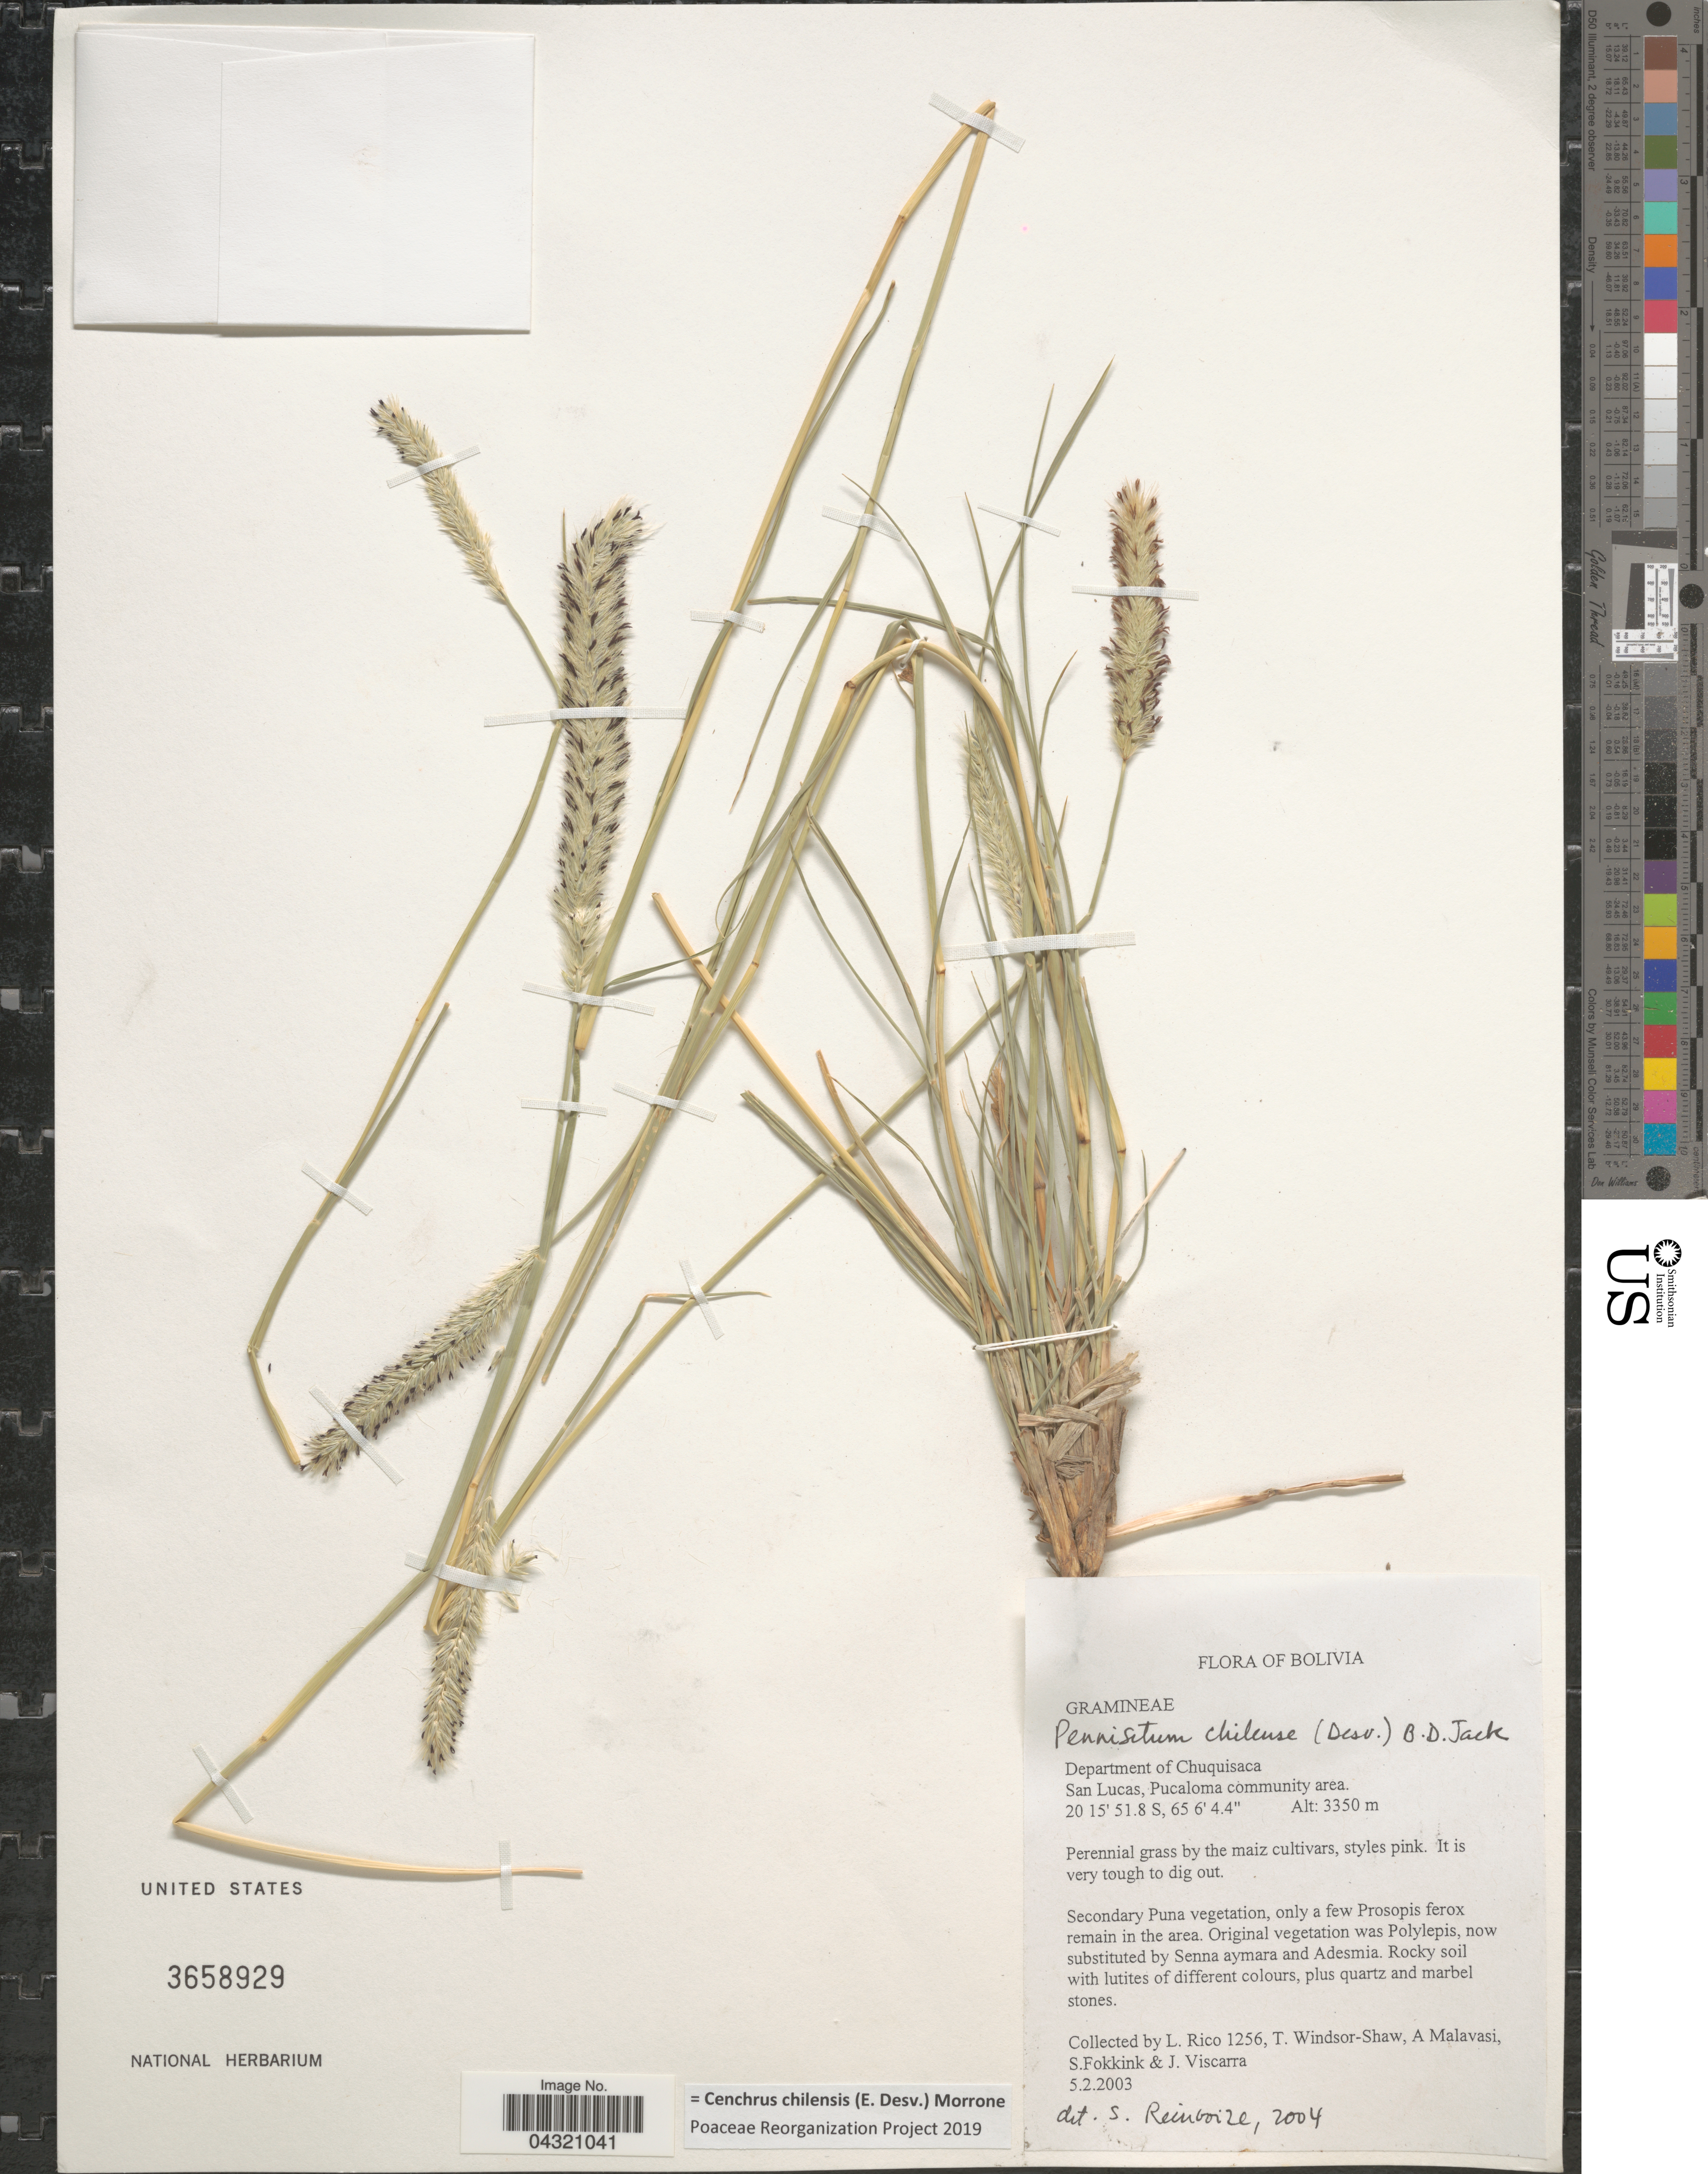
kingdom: Plantae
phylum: Tracheophyta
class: Liliopsida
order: Poales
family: Poaceae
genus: Cenchrus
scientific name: Cenchrus chilensis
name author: (É. Desv.) Morrone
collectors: L. Rico, T. Windsor-Shaw, A. Malavasi, S. Fokkink & J. Viscarra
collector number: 1256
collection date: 2003-02-05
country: Bolivia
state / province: Chuquisaca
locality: Departmento of Chuquisaca. San Lucas, Pucaloma community area.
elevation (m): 3350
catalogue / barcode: US 3658929